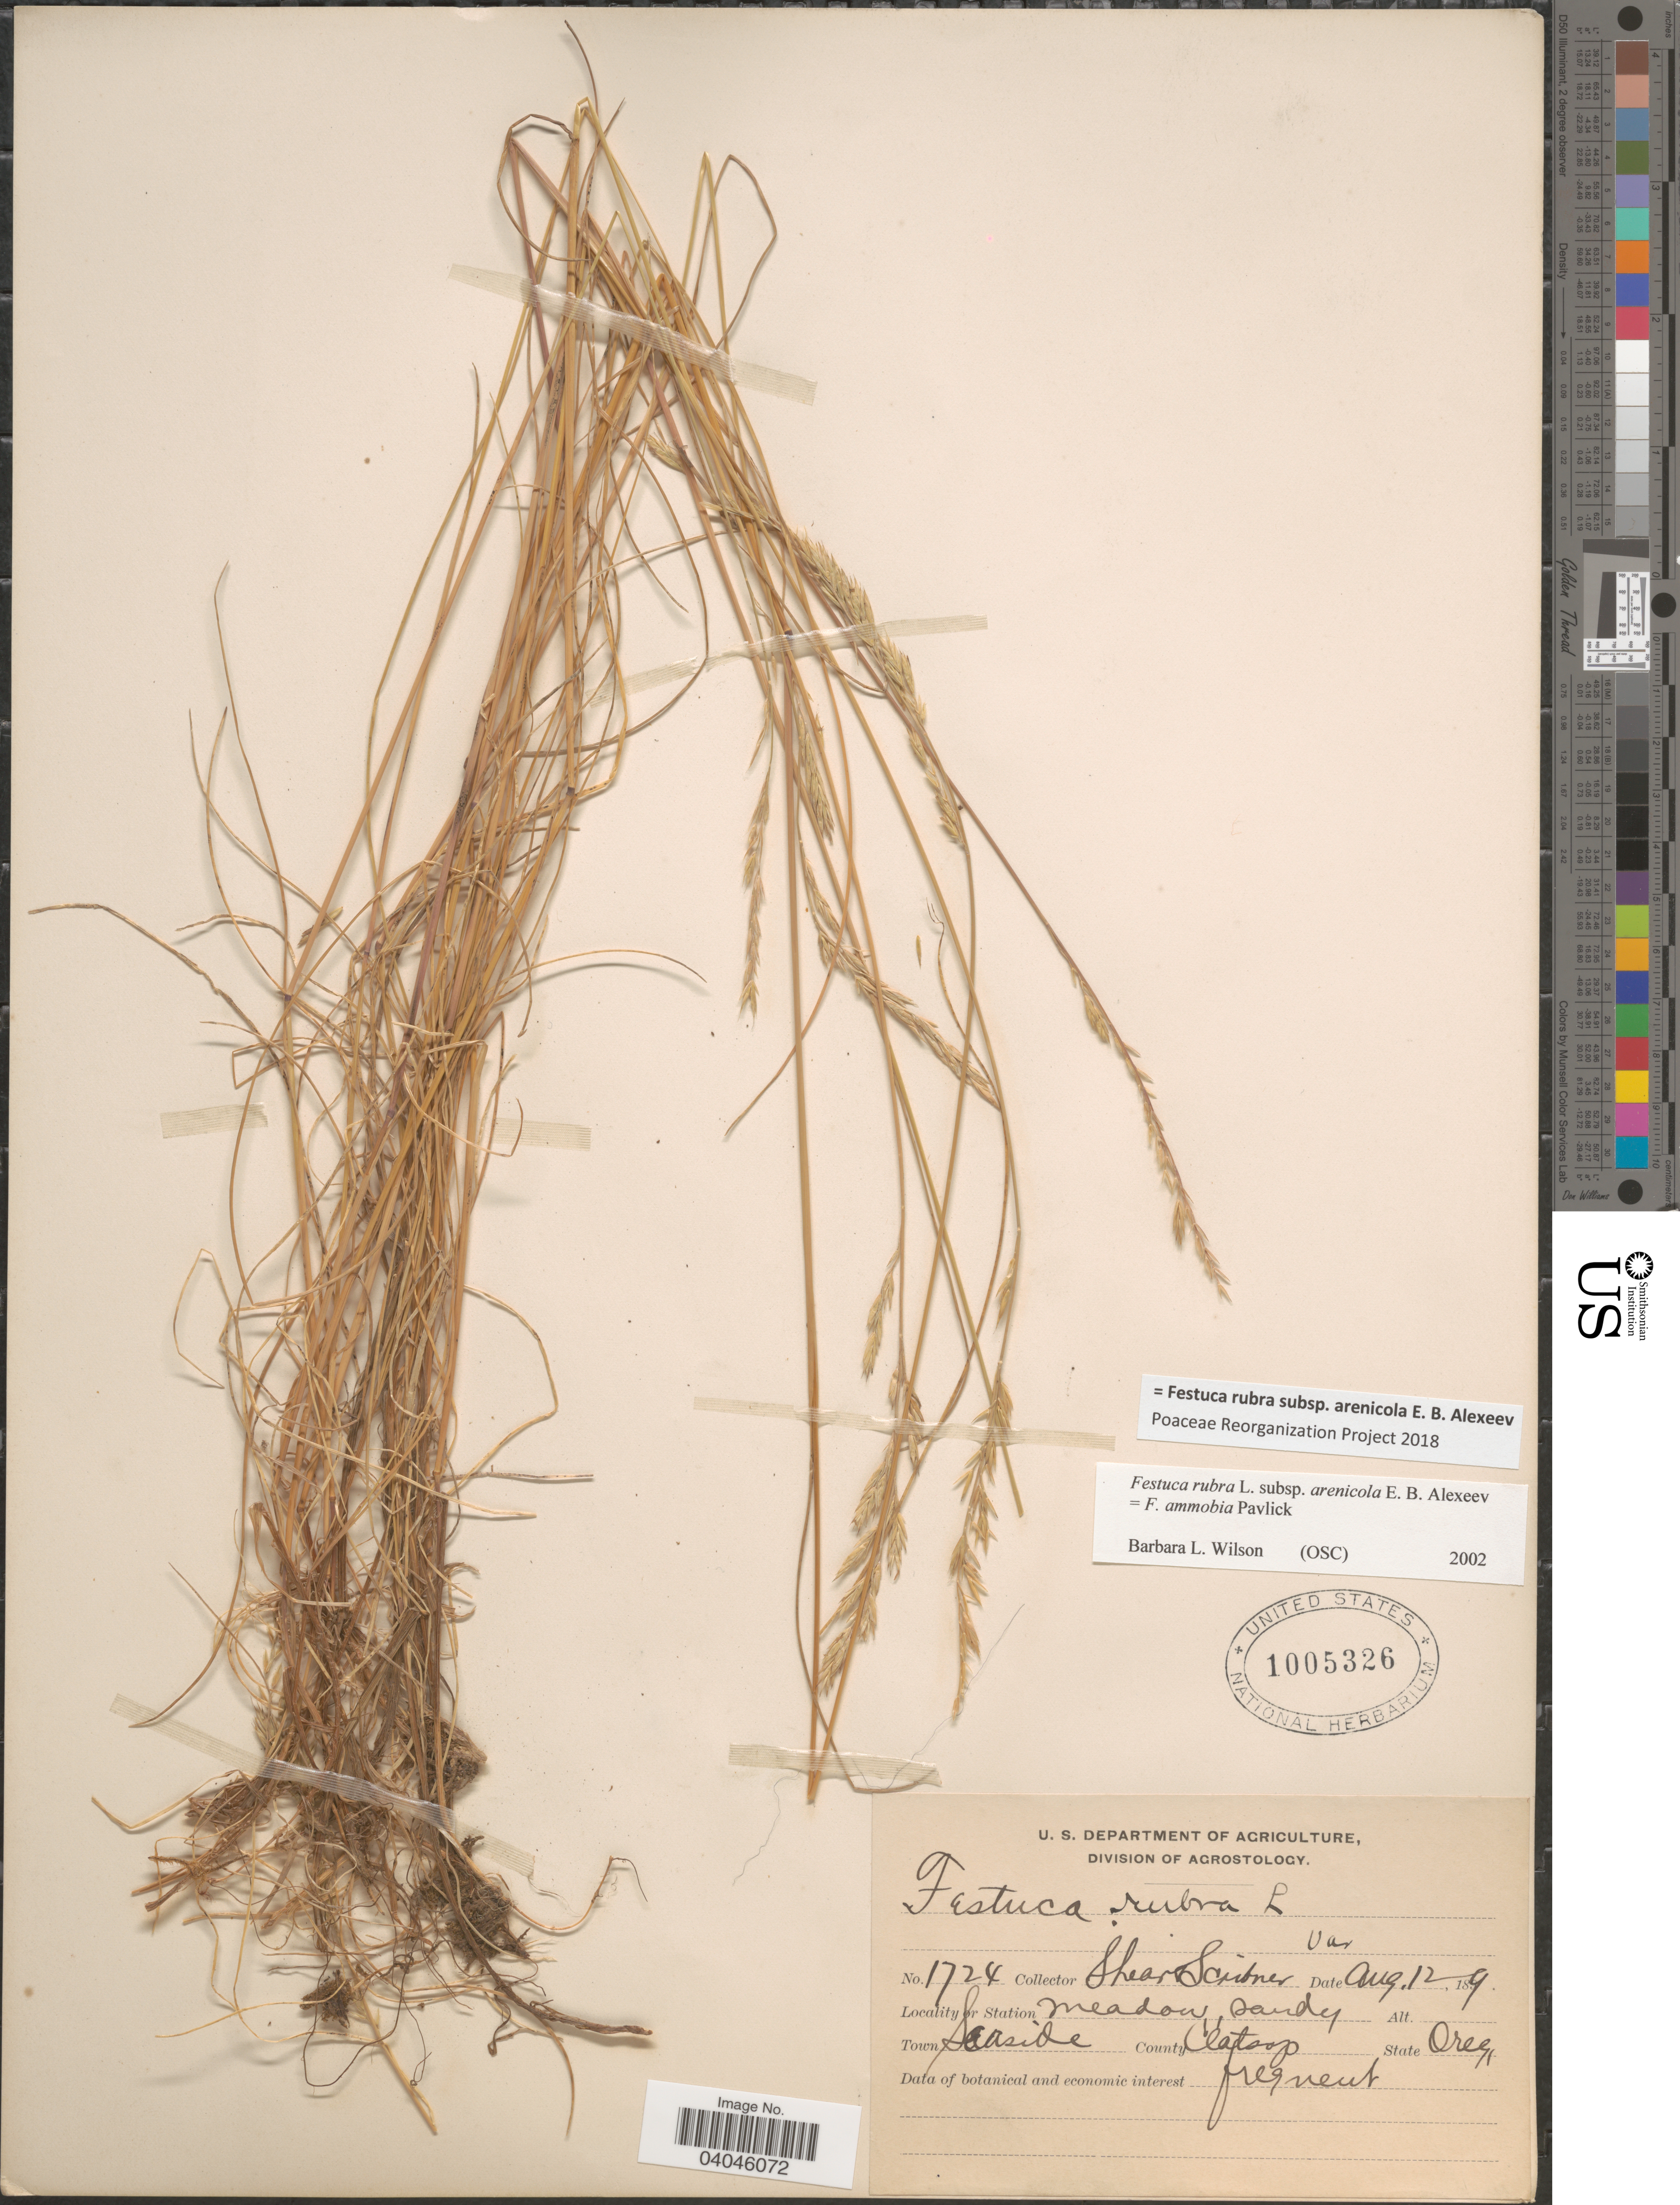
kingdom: Plantae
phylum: Tracheophyta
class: Liliopsida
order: Poales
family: Poaceae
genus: Festuca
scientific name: Festuca rubra subsp. arenicola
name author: E.B. Alexeev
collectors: -- Shear & Scribner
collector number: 1724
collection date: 1899-08-12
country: United States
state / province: Oregon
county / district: Clatsop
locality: Town Seaside. County Clatsop.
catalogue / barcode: US 1005326